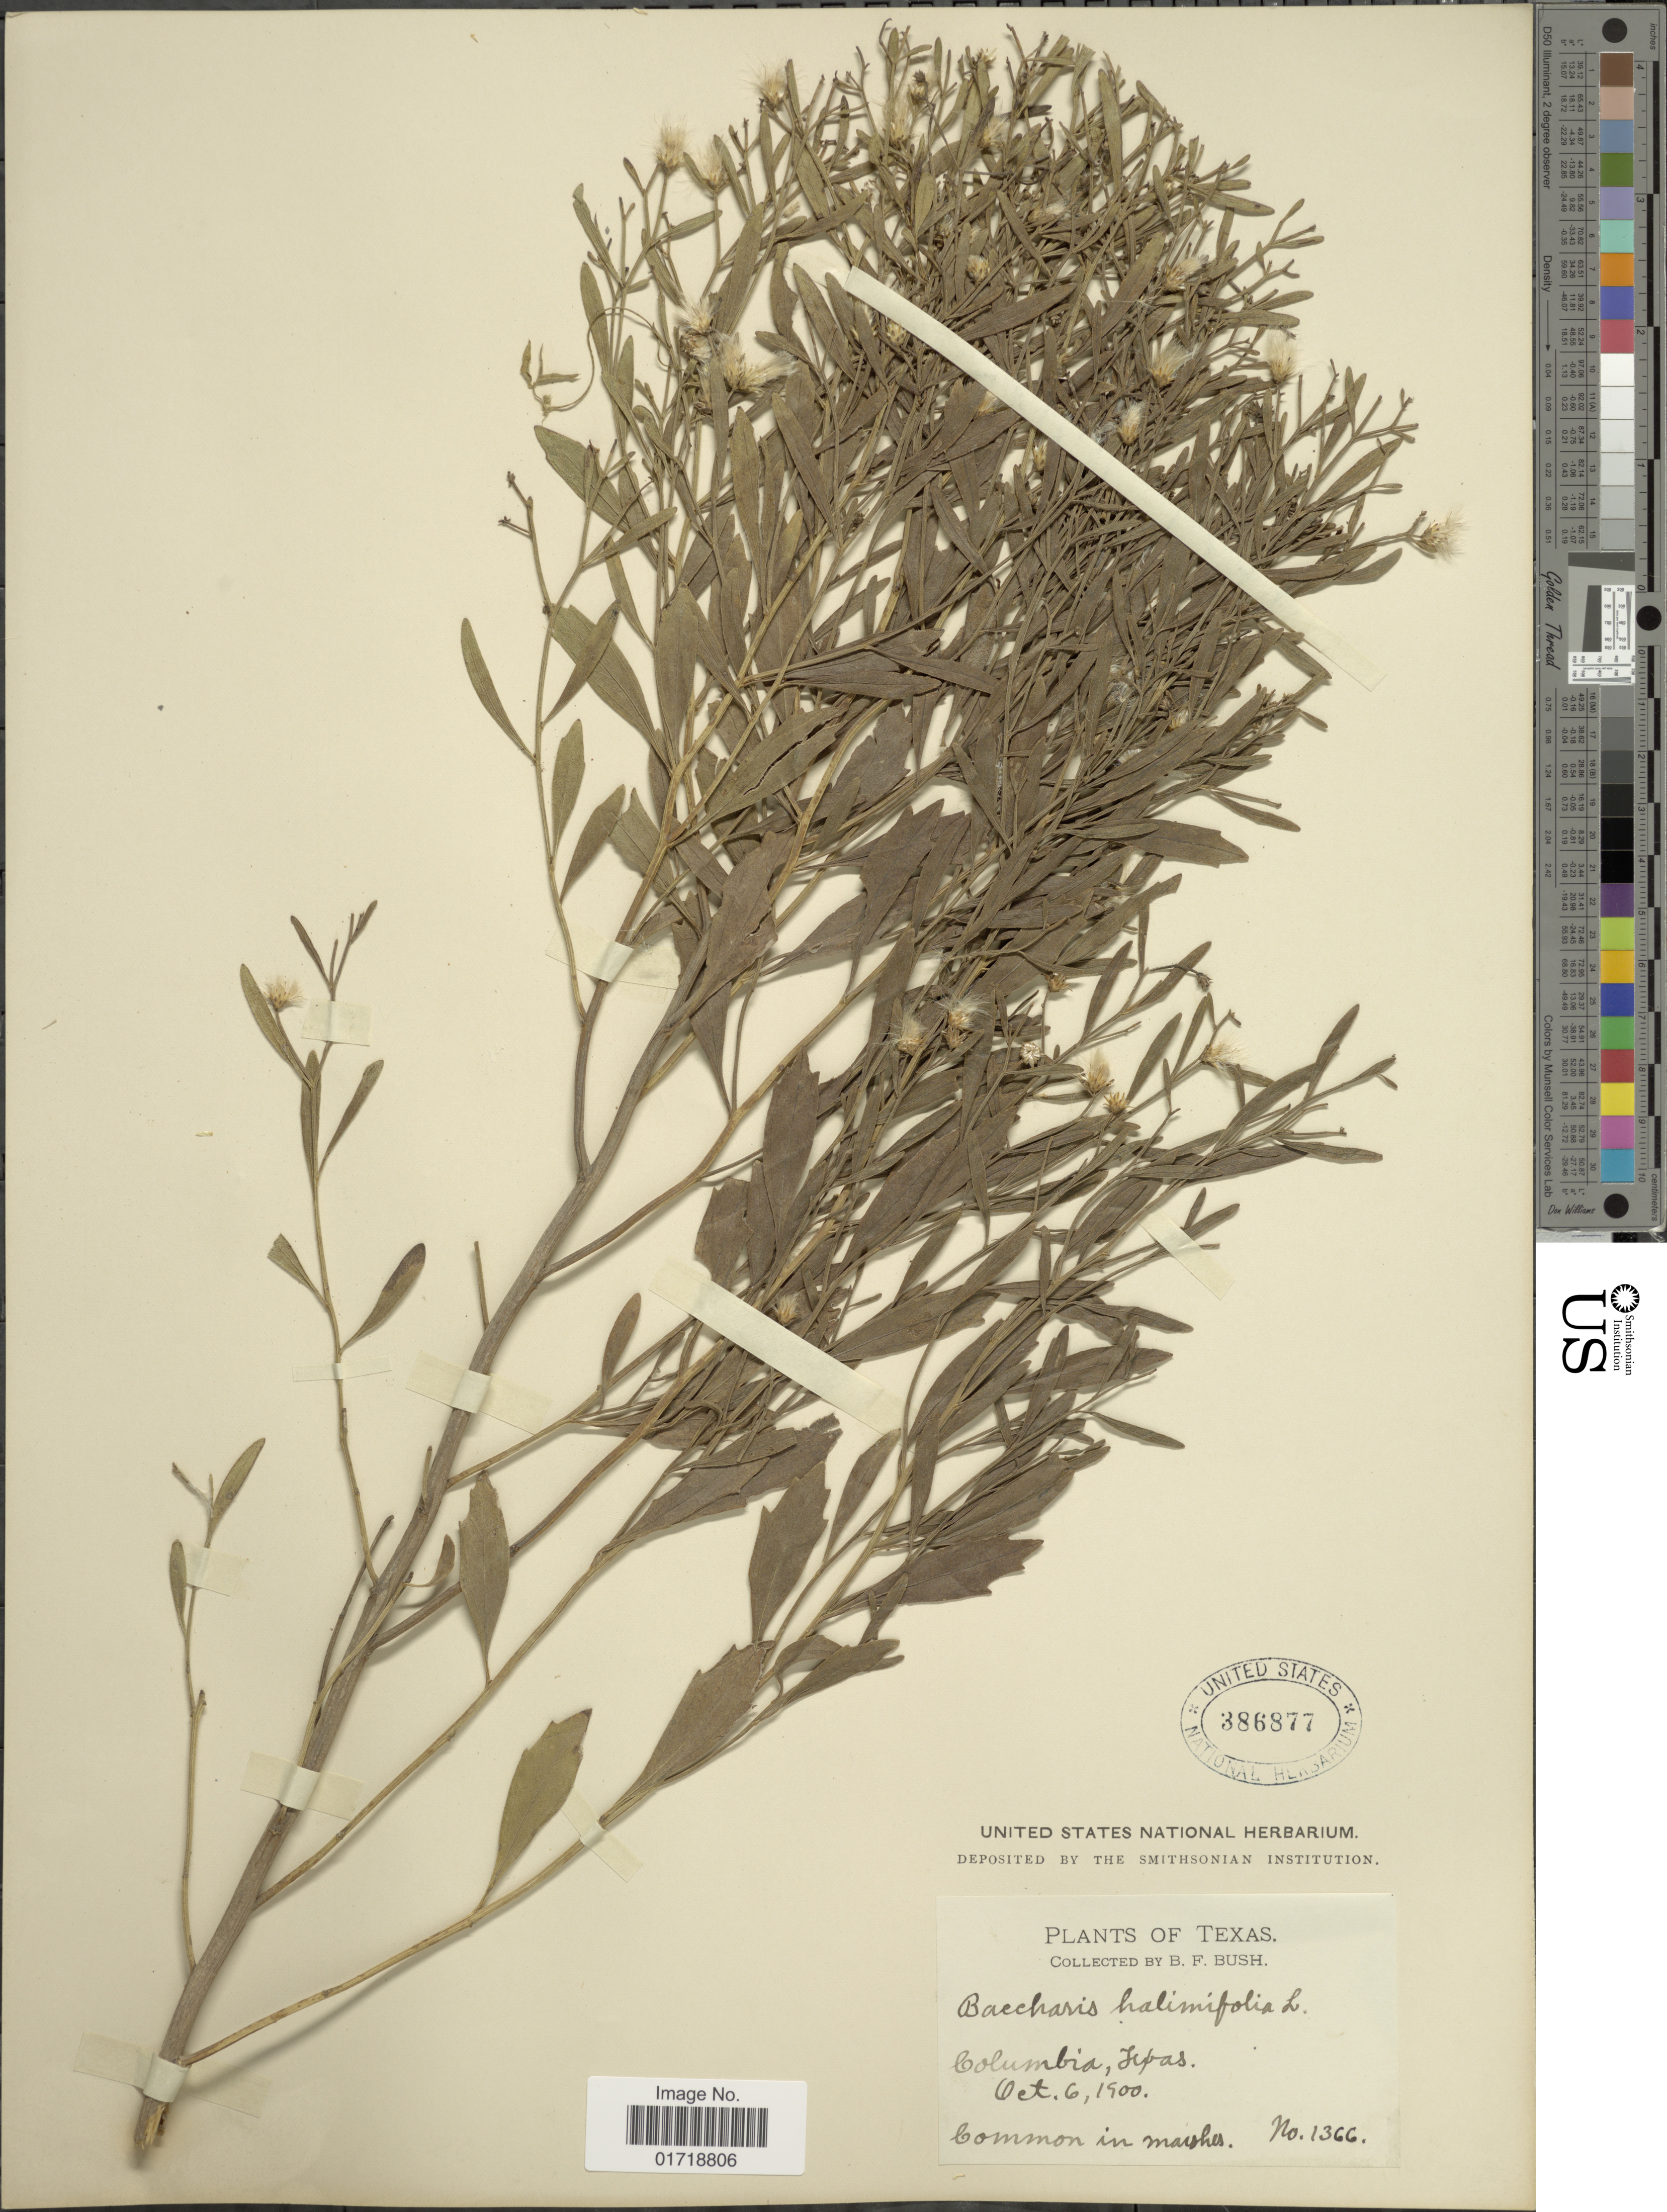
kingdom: Plantae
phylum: Tracheophyta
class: Magnoliopsida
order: Asterales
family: Asteraceae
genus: Baccharis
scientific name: Baccharis halimifolia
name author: L.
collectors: B. F. Bush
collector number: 1366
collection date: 1900-10-06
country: United States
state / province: Texas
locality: Columbia.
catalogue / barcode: US 386877